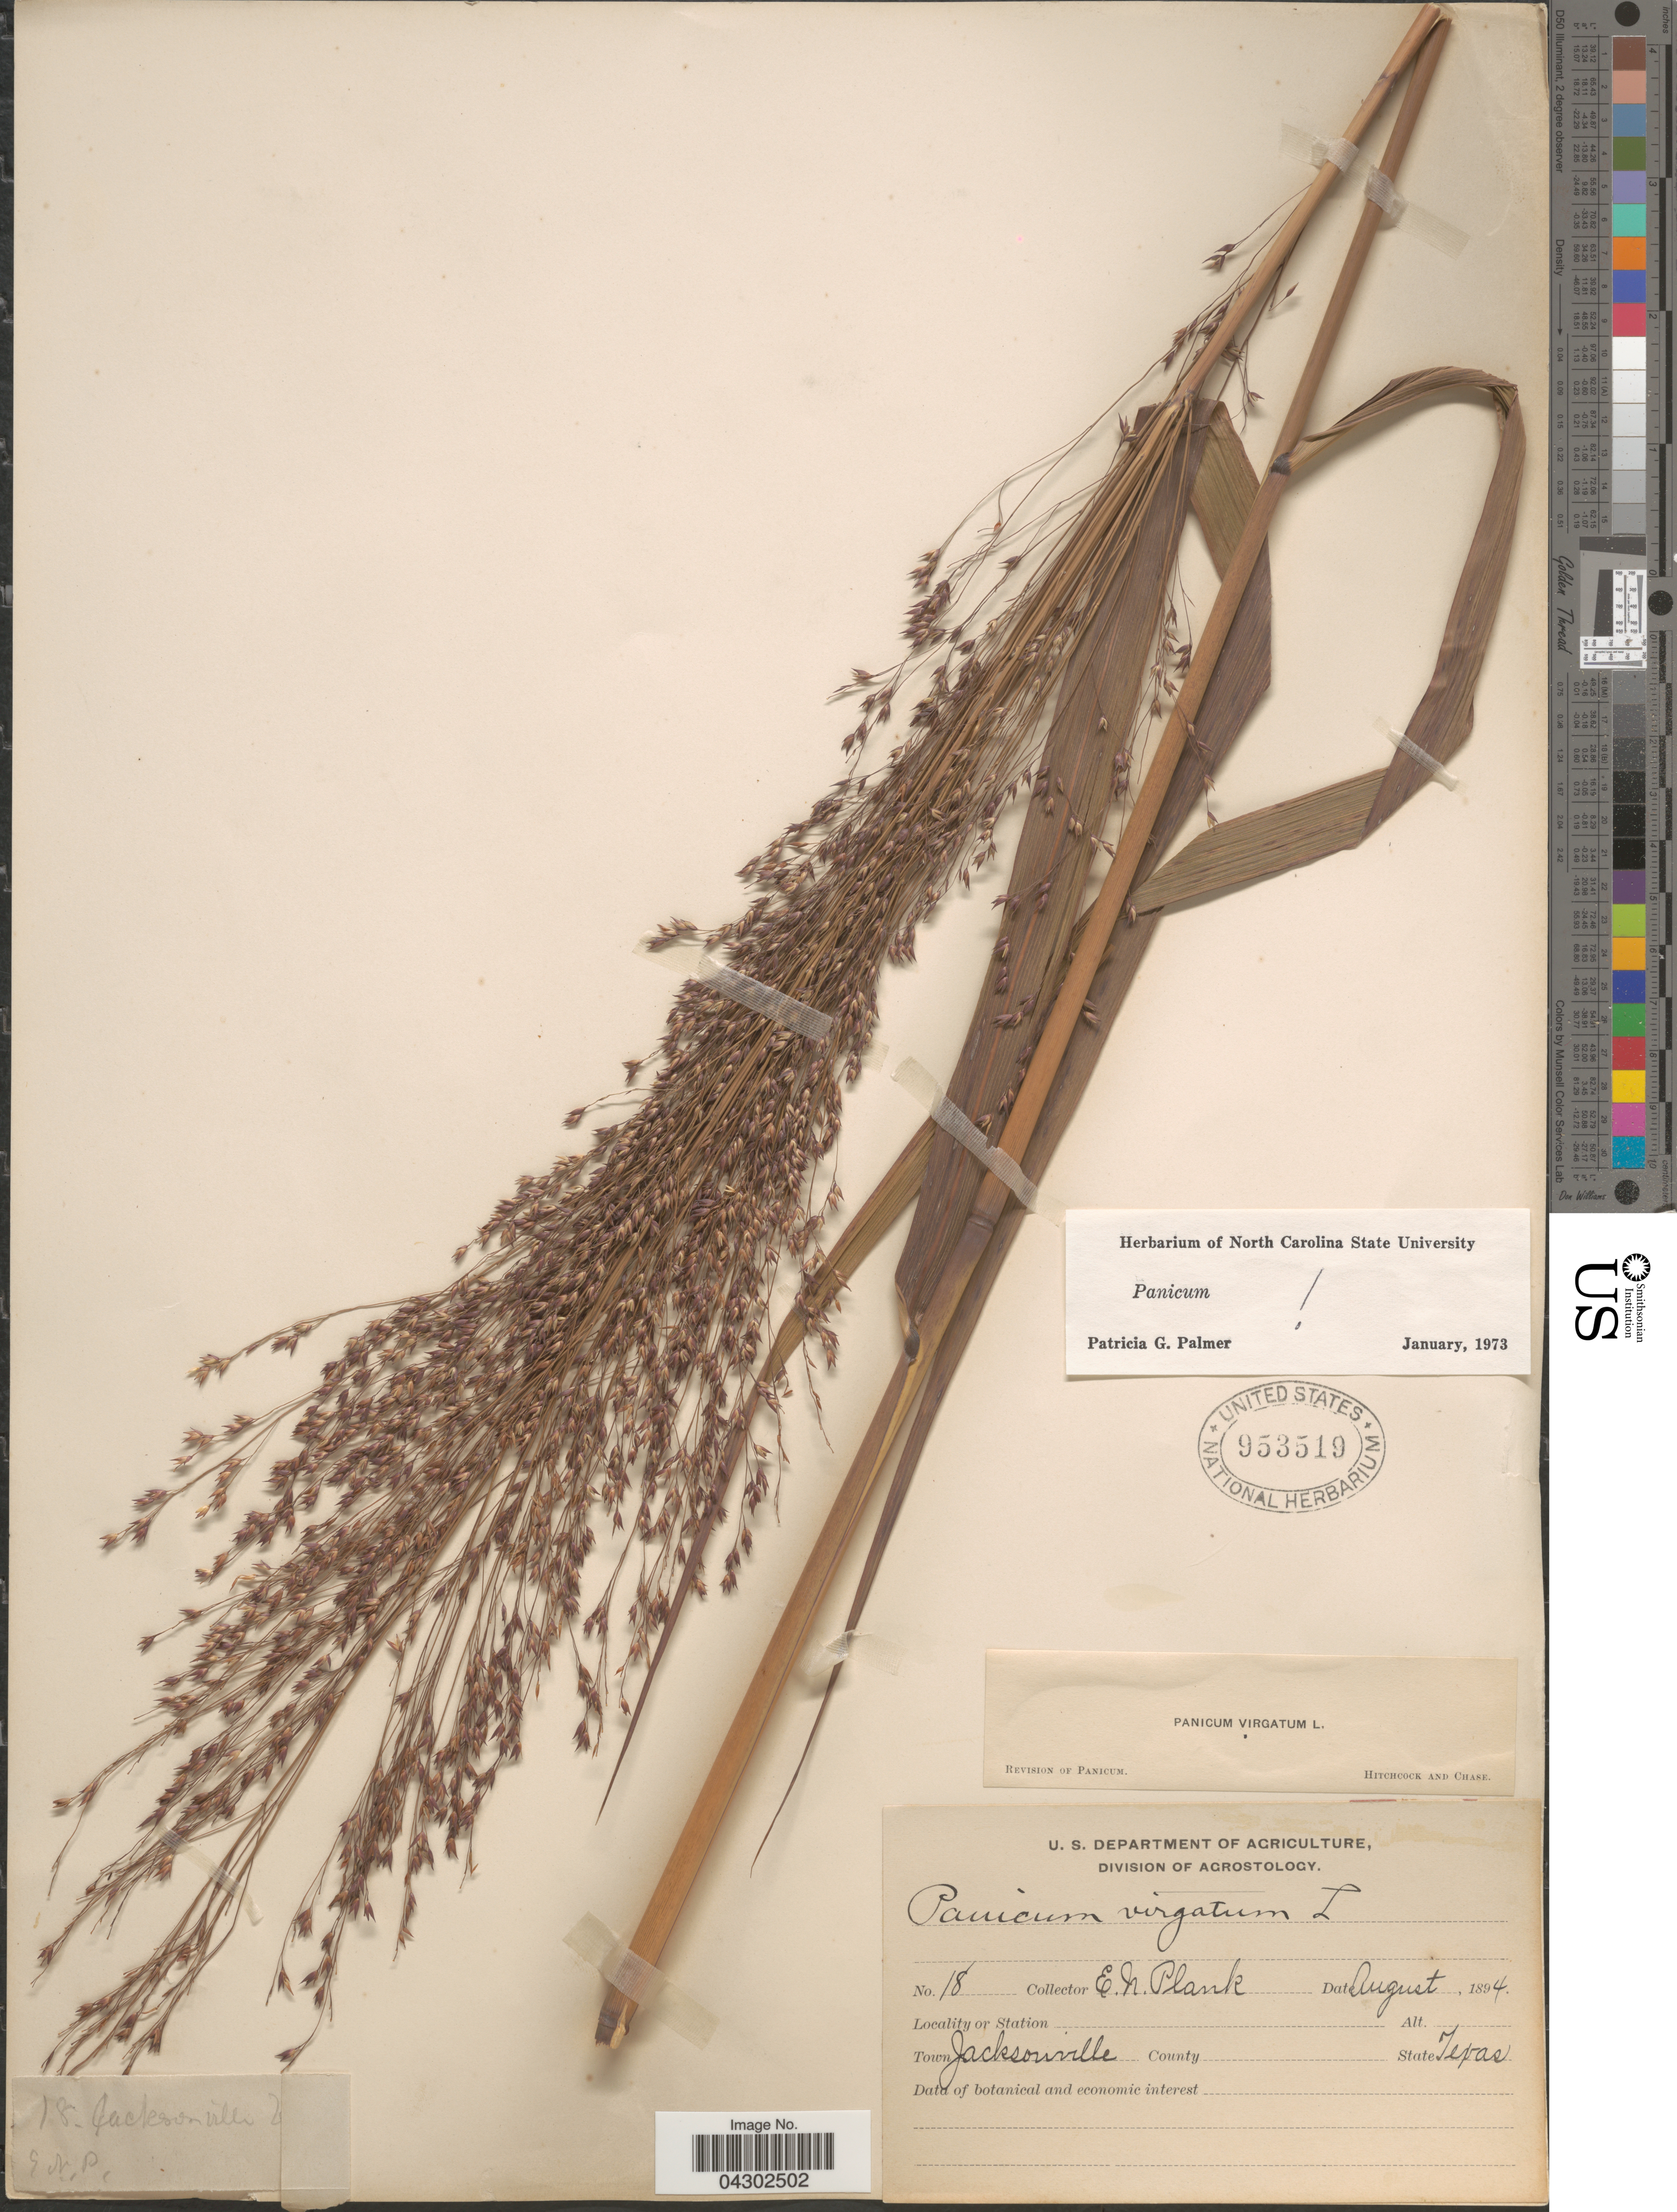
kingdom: Plantae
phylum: Tracheophyta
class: Liliopsida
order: Poales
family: Poaceae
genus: Panicum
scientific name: Panicum virgatum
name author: L.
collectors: E. Plank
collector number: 18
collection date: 1894-08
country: United States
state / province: Texas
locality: Town Jacksonville.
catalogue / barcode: US 953519